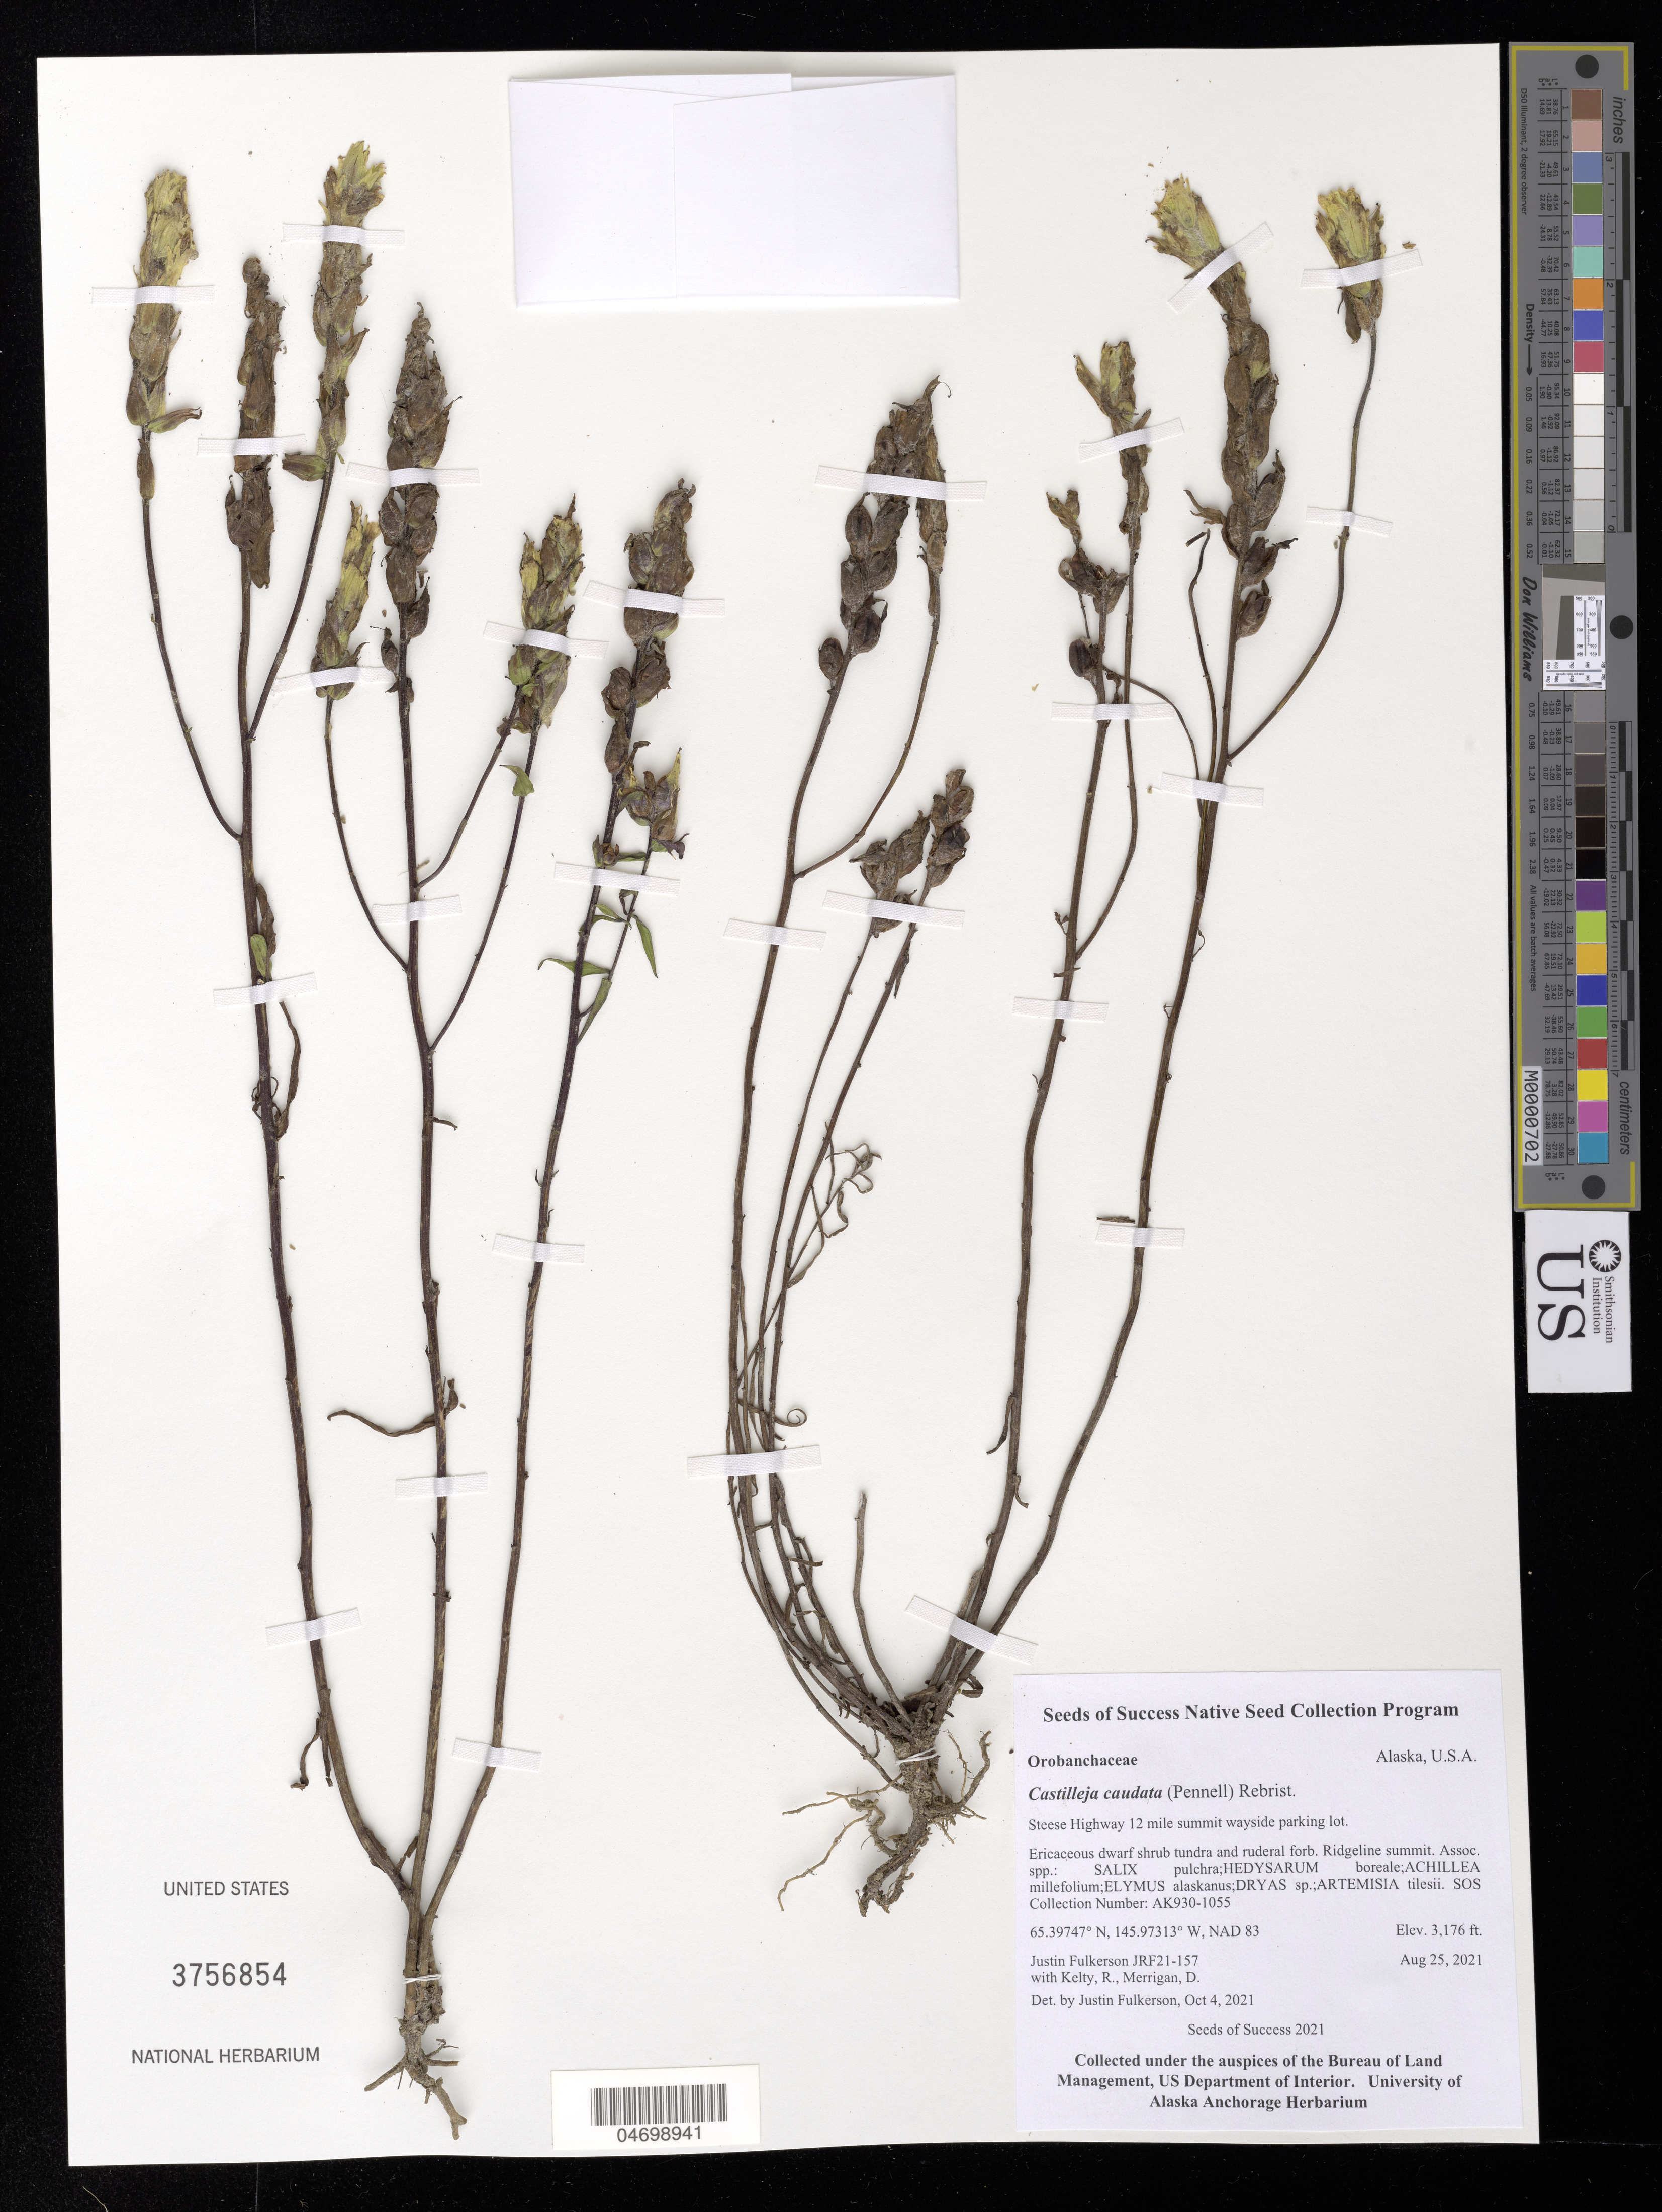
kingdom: Plantae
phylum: Tracheophyta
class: Magnoliopsida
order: Lamiales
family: Orobanchaceae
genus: Castilleja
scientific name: Castilleja caudata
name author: (Pennell) Rebrist.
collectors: J. Fulkerson, R. Kelty & D. Merrigan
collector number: AK930-1055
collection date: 2021-08-25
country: United States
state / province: Alaska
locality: Steese Hwy, 12 mile summit wayside parking lot.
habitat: Ericaceous dwarf shrub tundra and ruderal forb. Ridgeline summit. With Salix pulchara, Dryas sp., Artemisia tilesii, etc.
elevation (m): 968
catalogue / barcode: US 3756854